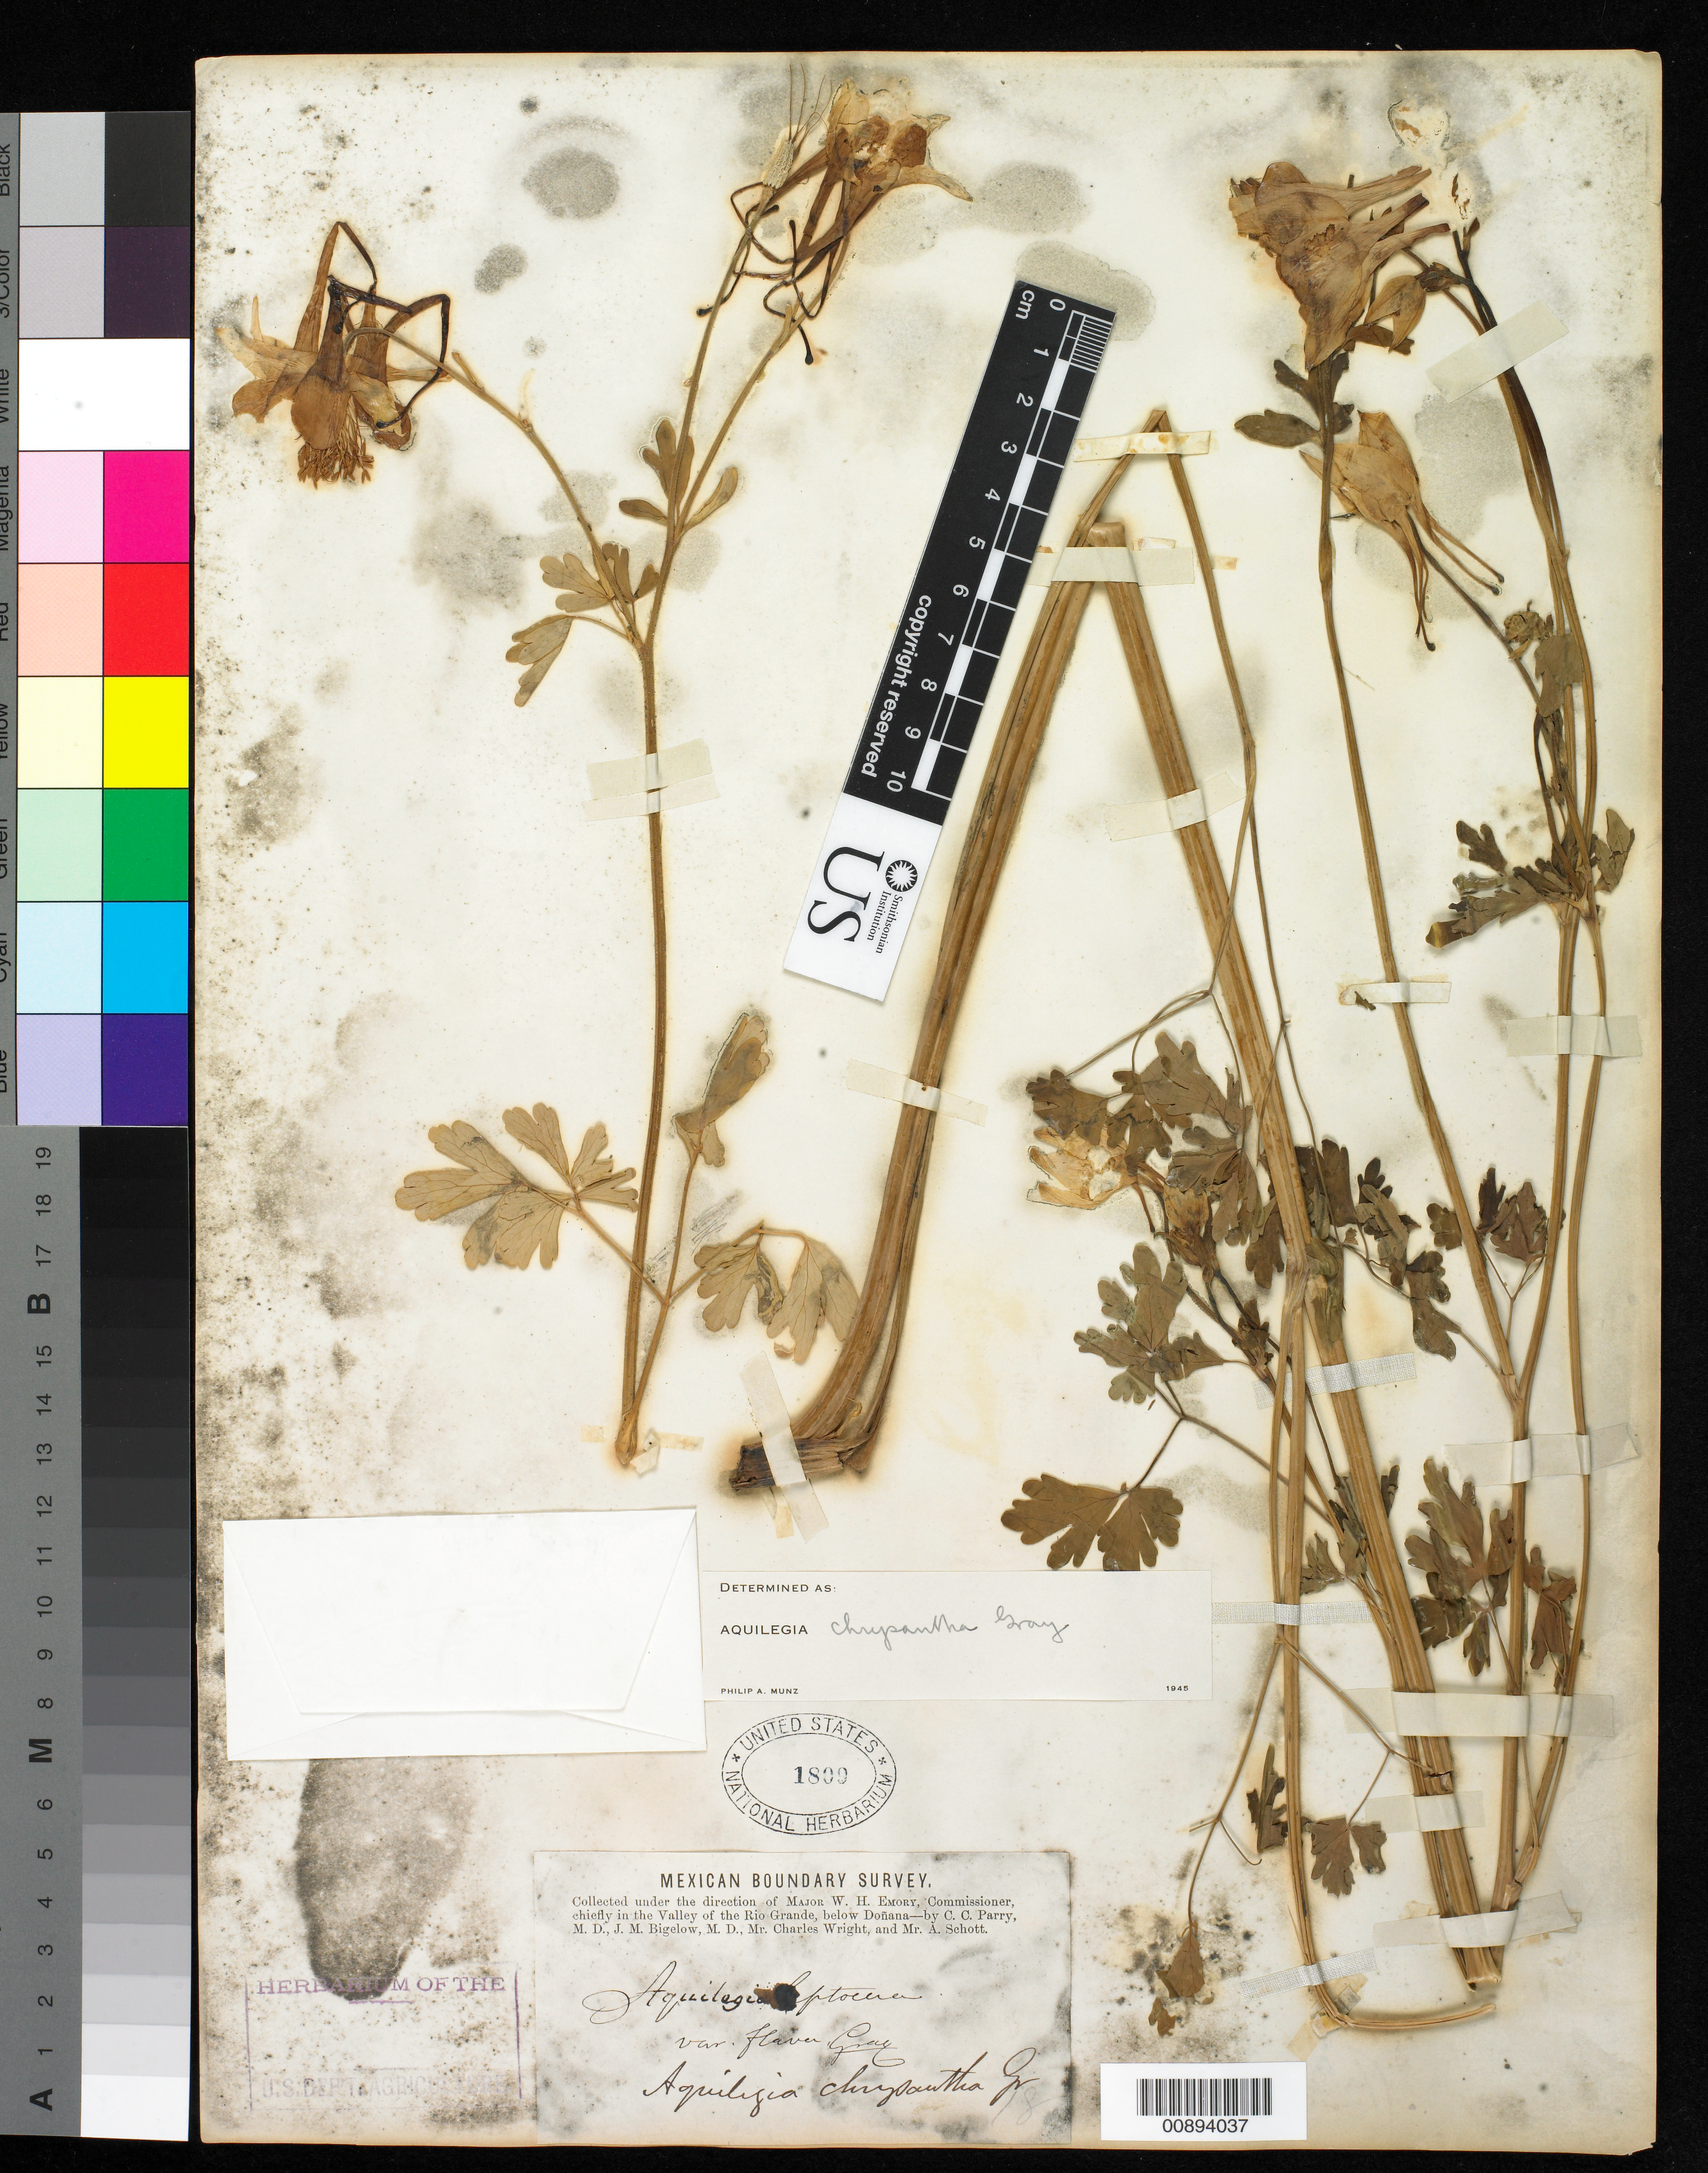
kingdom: Plantae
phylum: Tracheophyta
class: Magnoliopsida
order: Ranunculales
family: Ranunculaceae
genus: Aquilegia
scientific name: Aquilegia chrysantha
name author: A. Gray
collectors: C. C. Parry, J. M. Bigelow, C. Wright & A. C. V. Schott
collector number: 18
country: United States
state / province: New Mexico / Texas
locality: Valley of the Rio Grande, below Doñana.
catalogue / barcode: US 1809